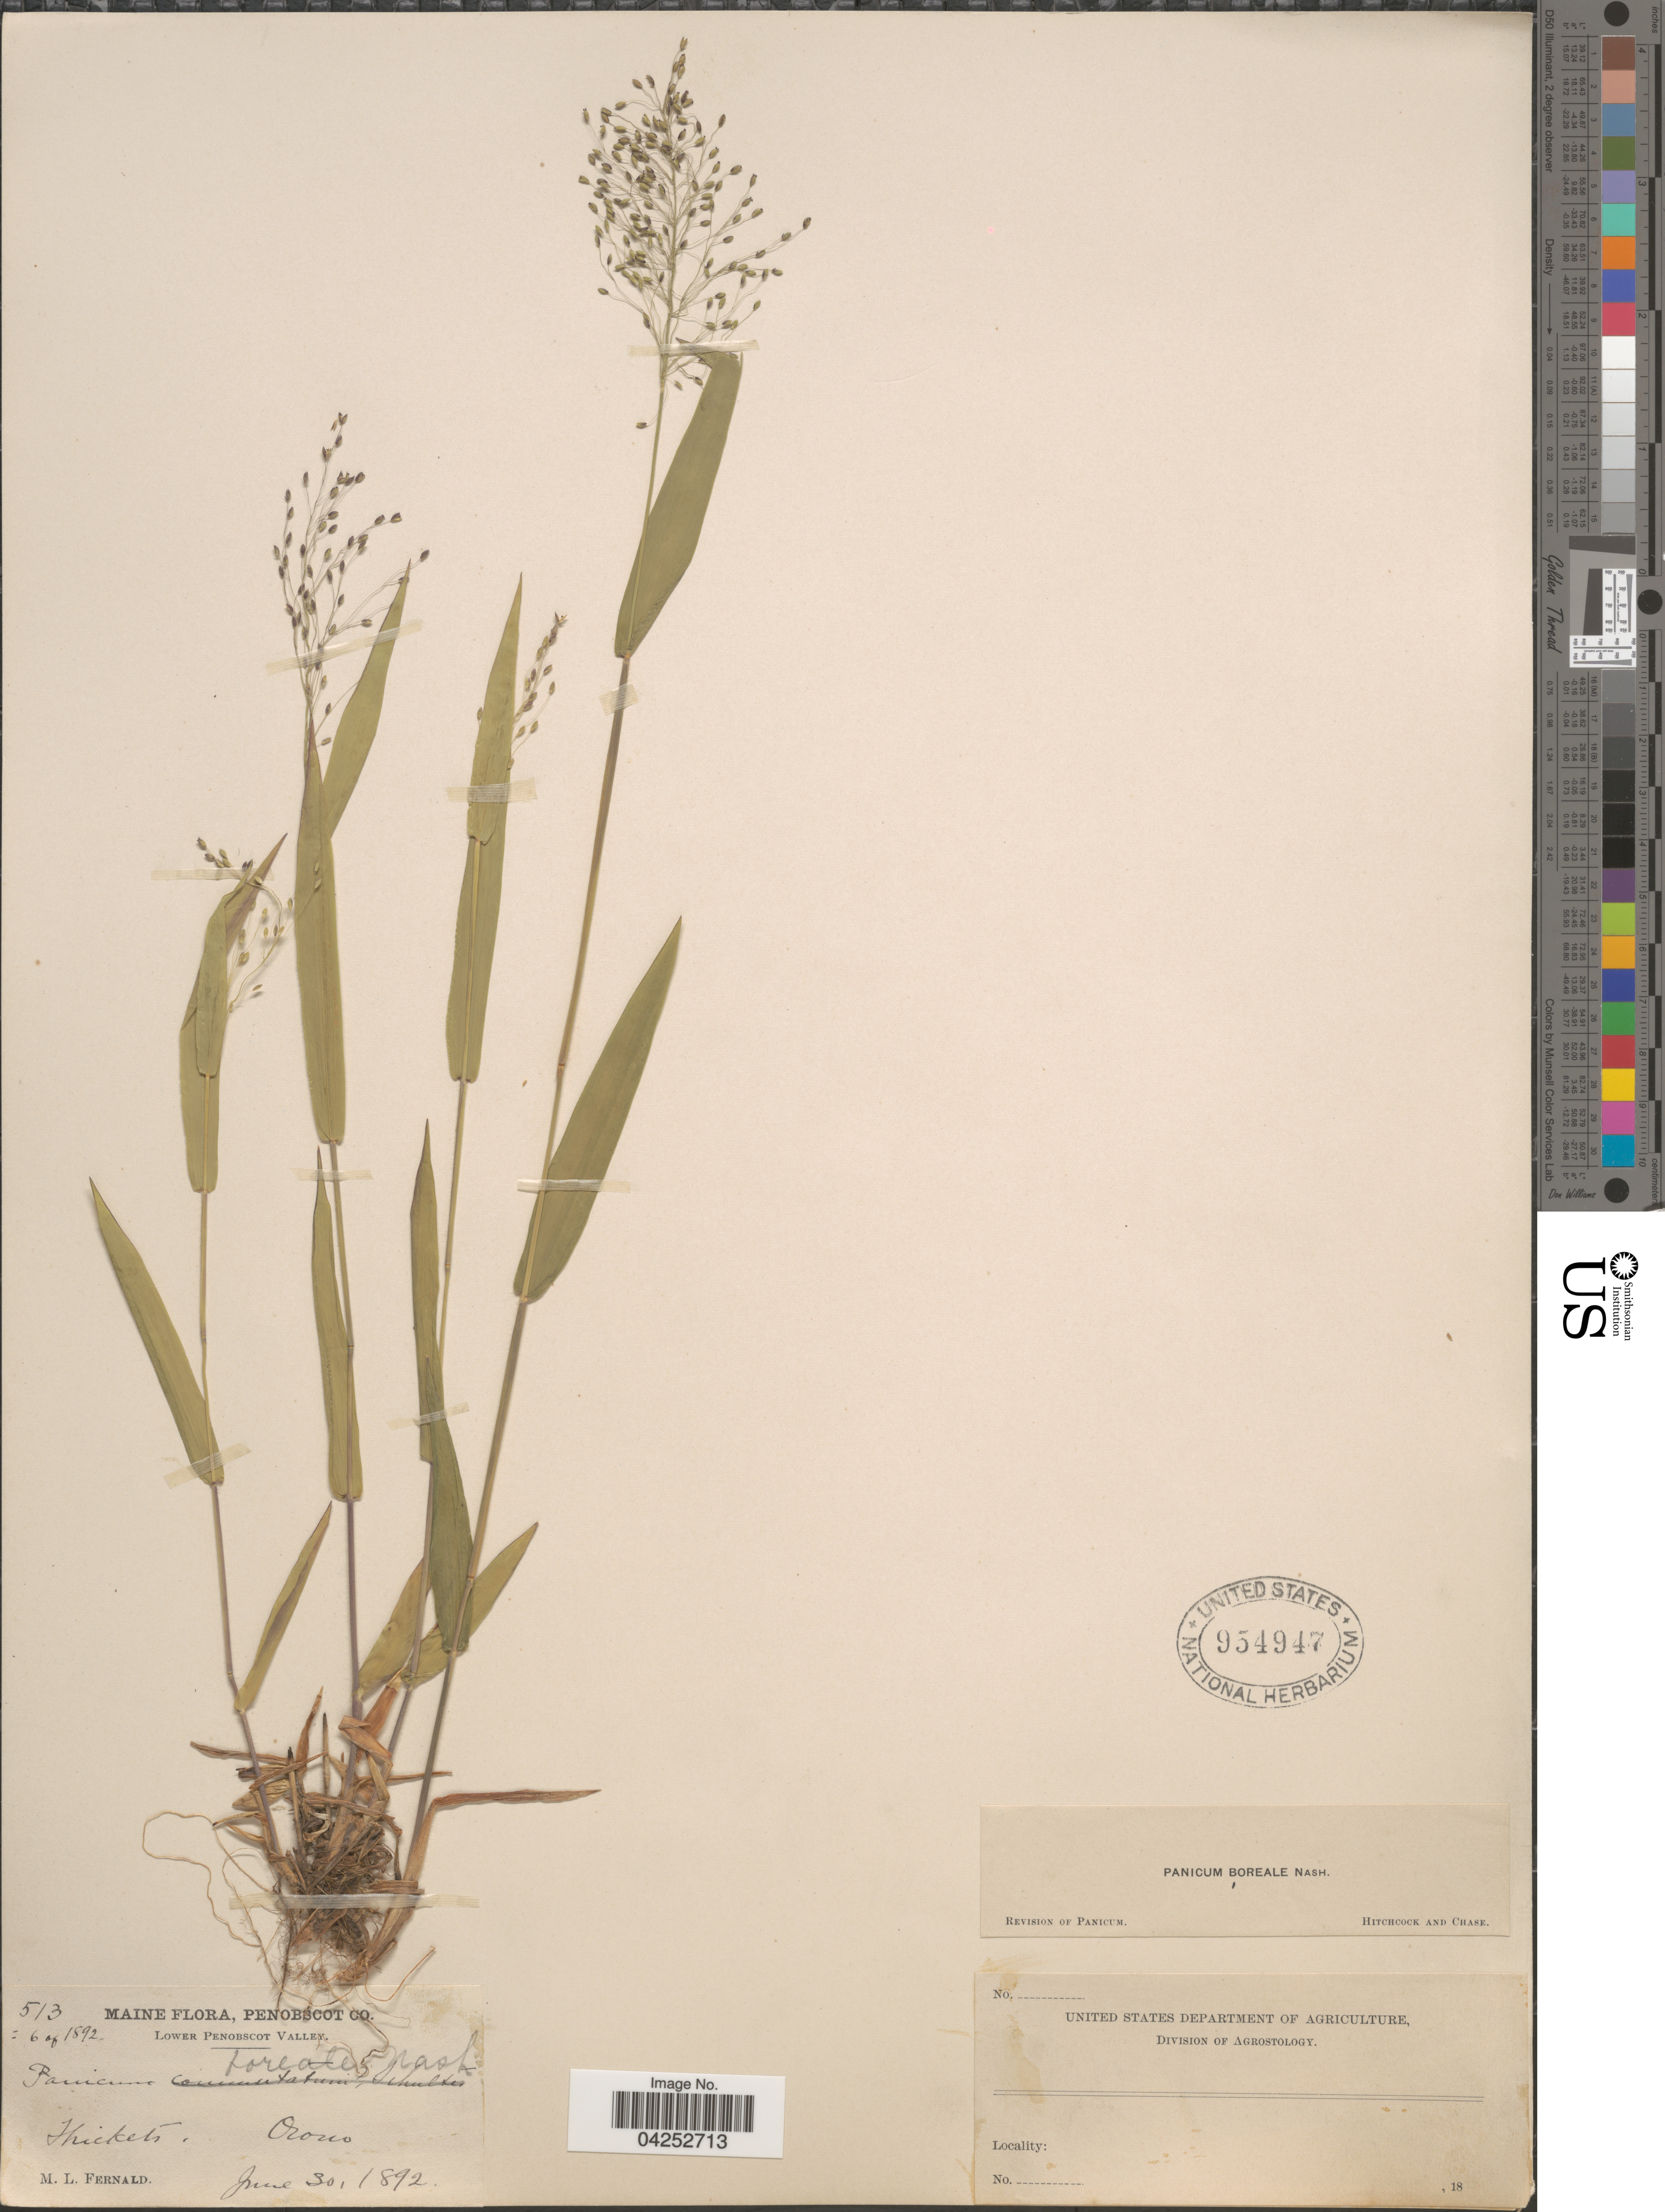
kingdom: Plantae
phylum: Tracheophyta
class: Liliopsida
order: Poales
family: Poaceae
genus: Dichanthelium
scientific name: Dichanthelium boreale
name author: (Nash) Freckmann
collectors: M. L. Fernald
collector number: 513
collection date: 1892-06-30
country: United States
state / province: Maine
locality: Penobscot Co. Lower Penobscot Valley. Orono.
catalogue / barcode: US 954947